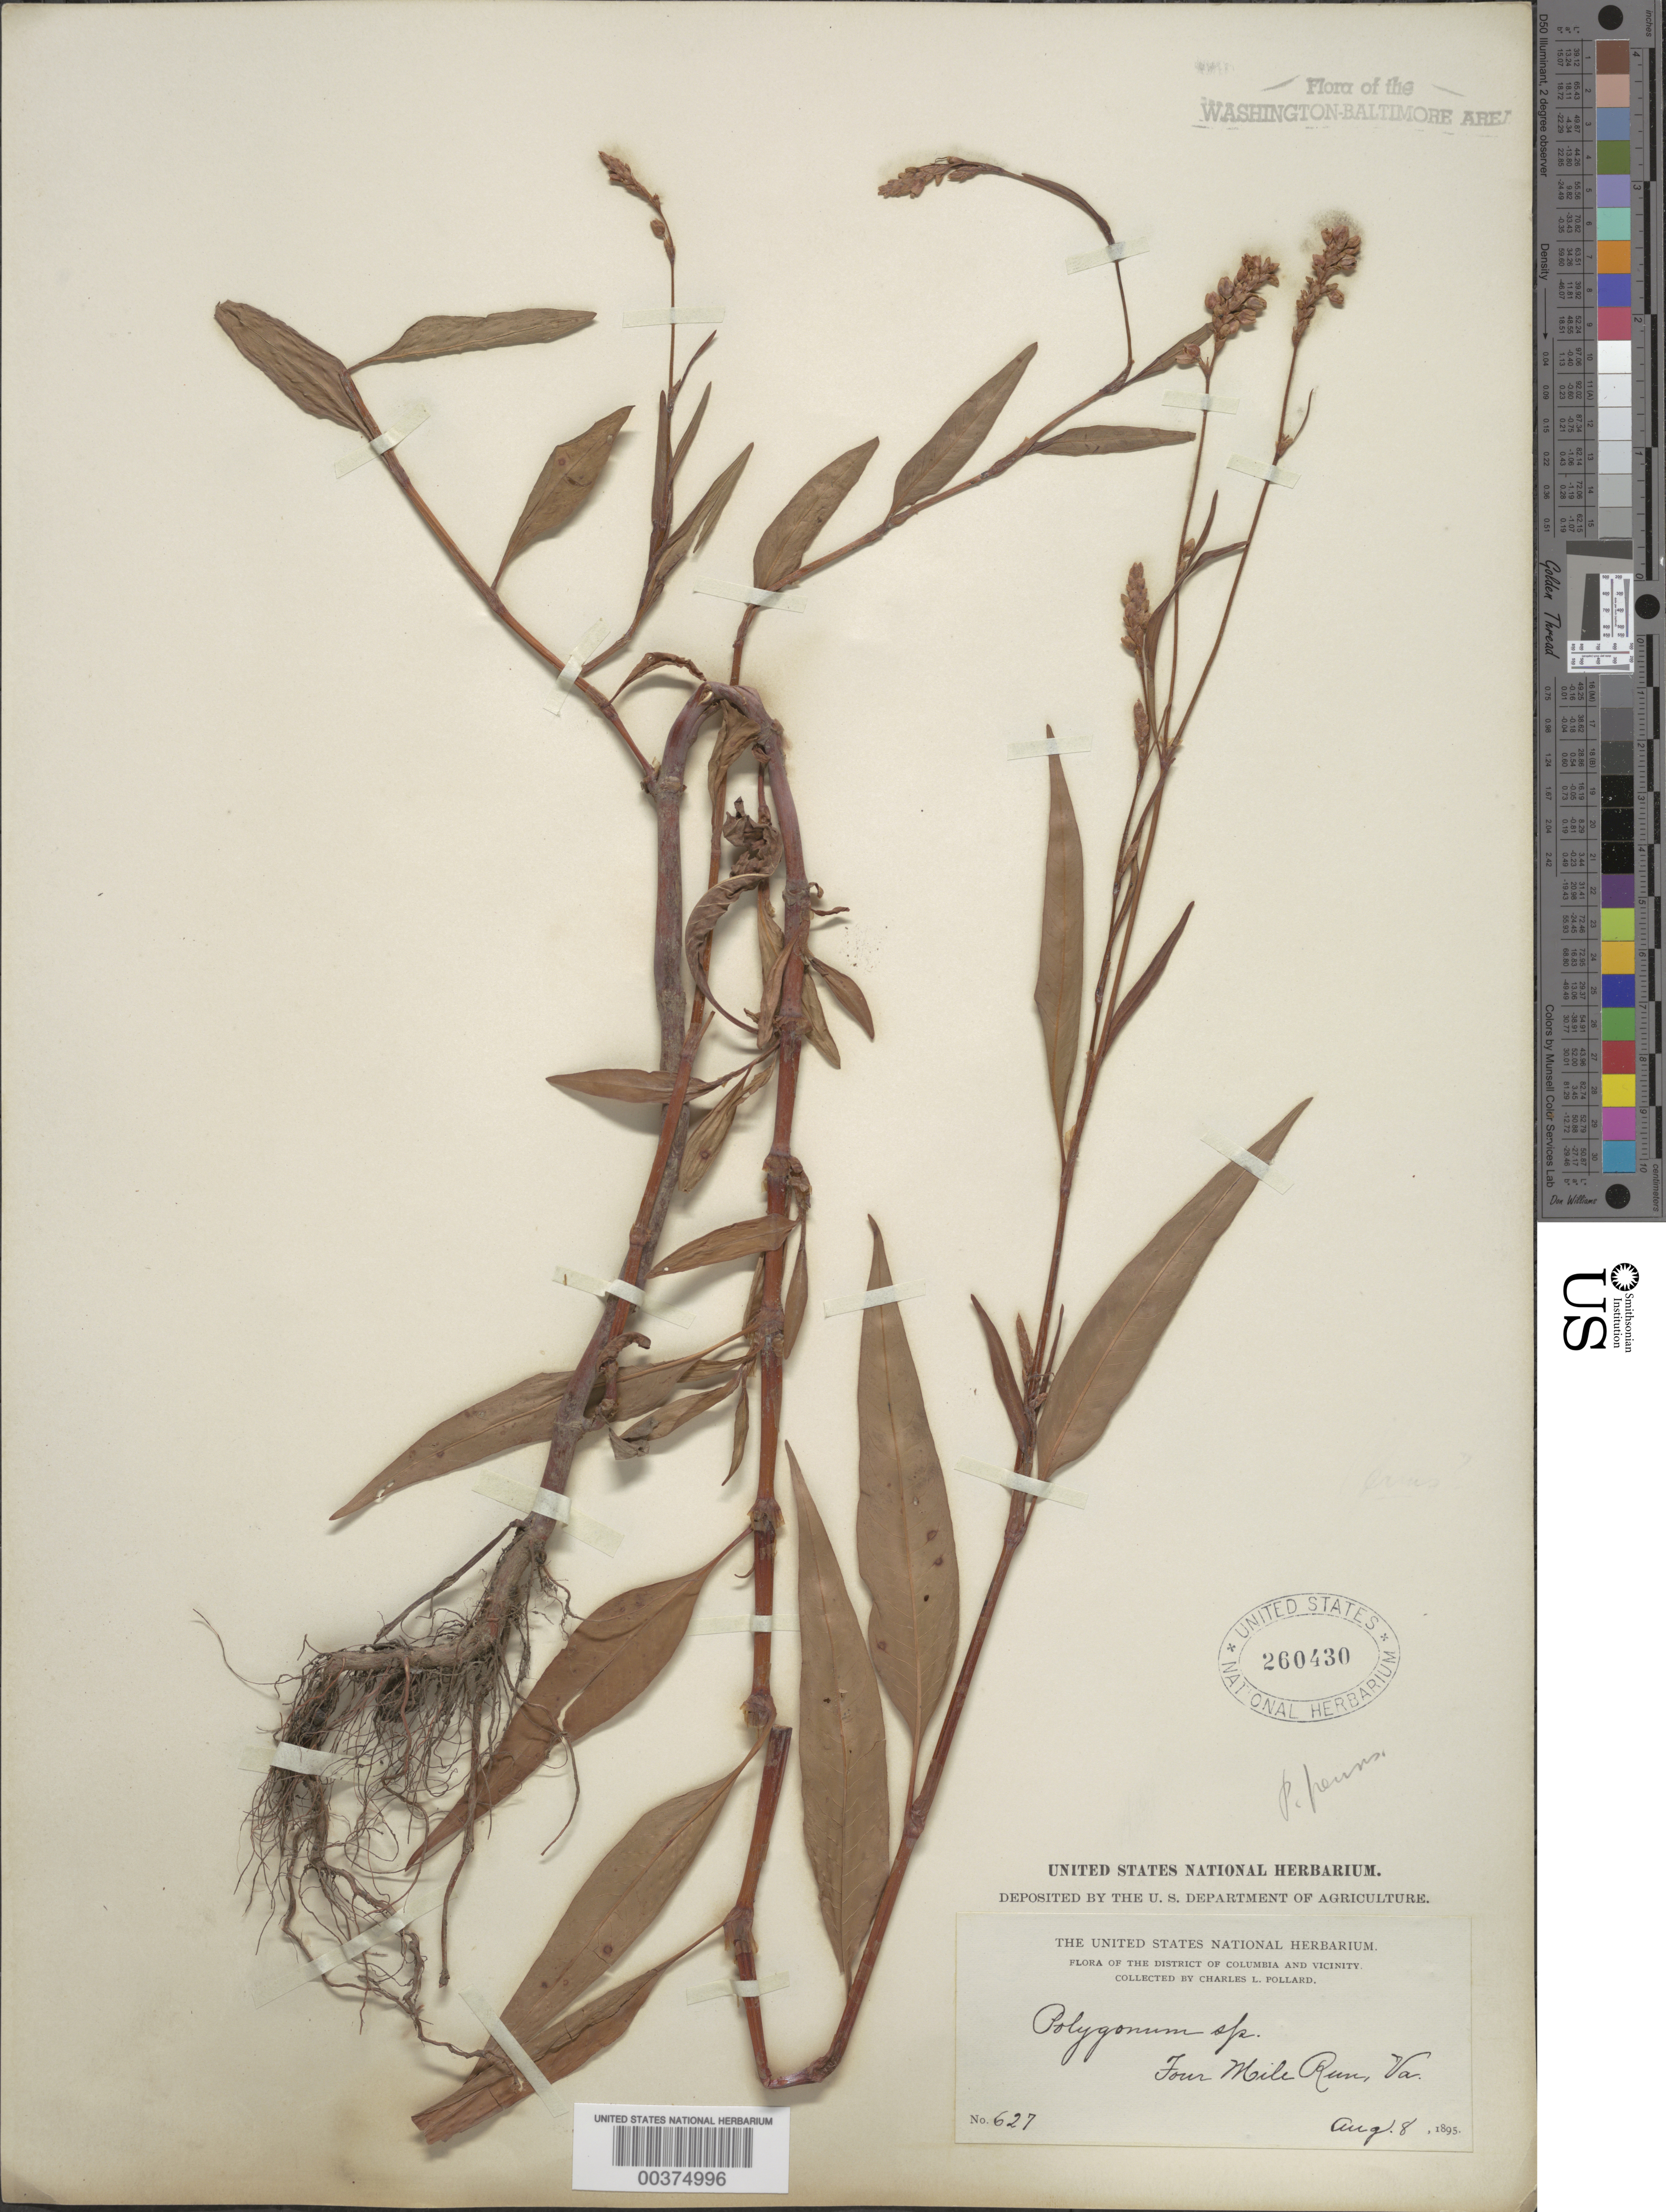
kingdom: Plantae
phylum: Tracheophyta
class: Magnoliopsida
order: Caryophyllales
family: Polygonaceae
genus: Persicaria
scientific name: Persicaria pensylvanica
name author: (L.) M. Gómez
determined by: Atha, D. E.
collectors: C. L. Pollard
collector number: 627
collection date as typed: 08 Aug 1895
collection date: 1895-08-08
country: United States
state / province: Virginia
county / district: Arlington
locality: Four Mile Run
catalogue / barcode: US 260430